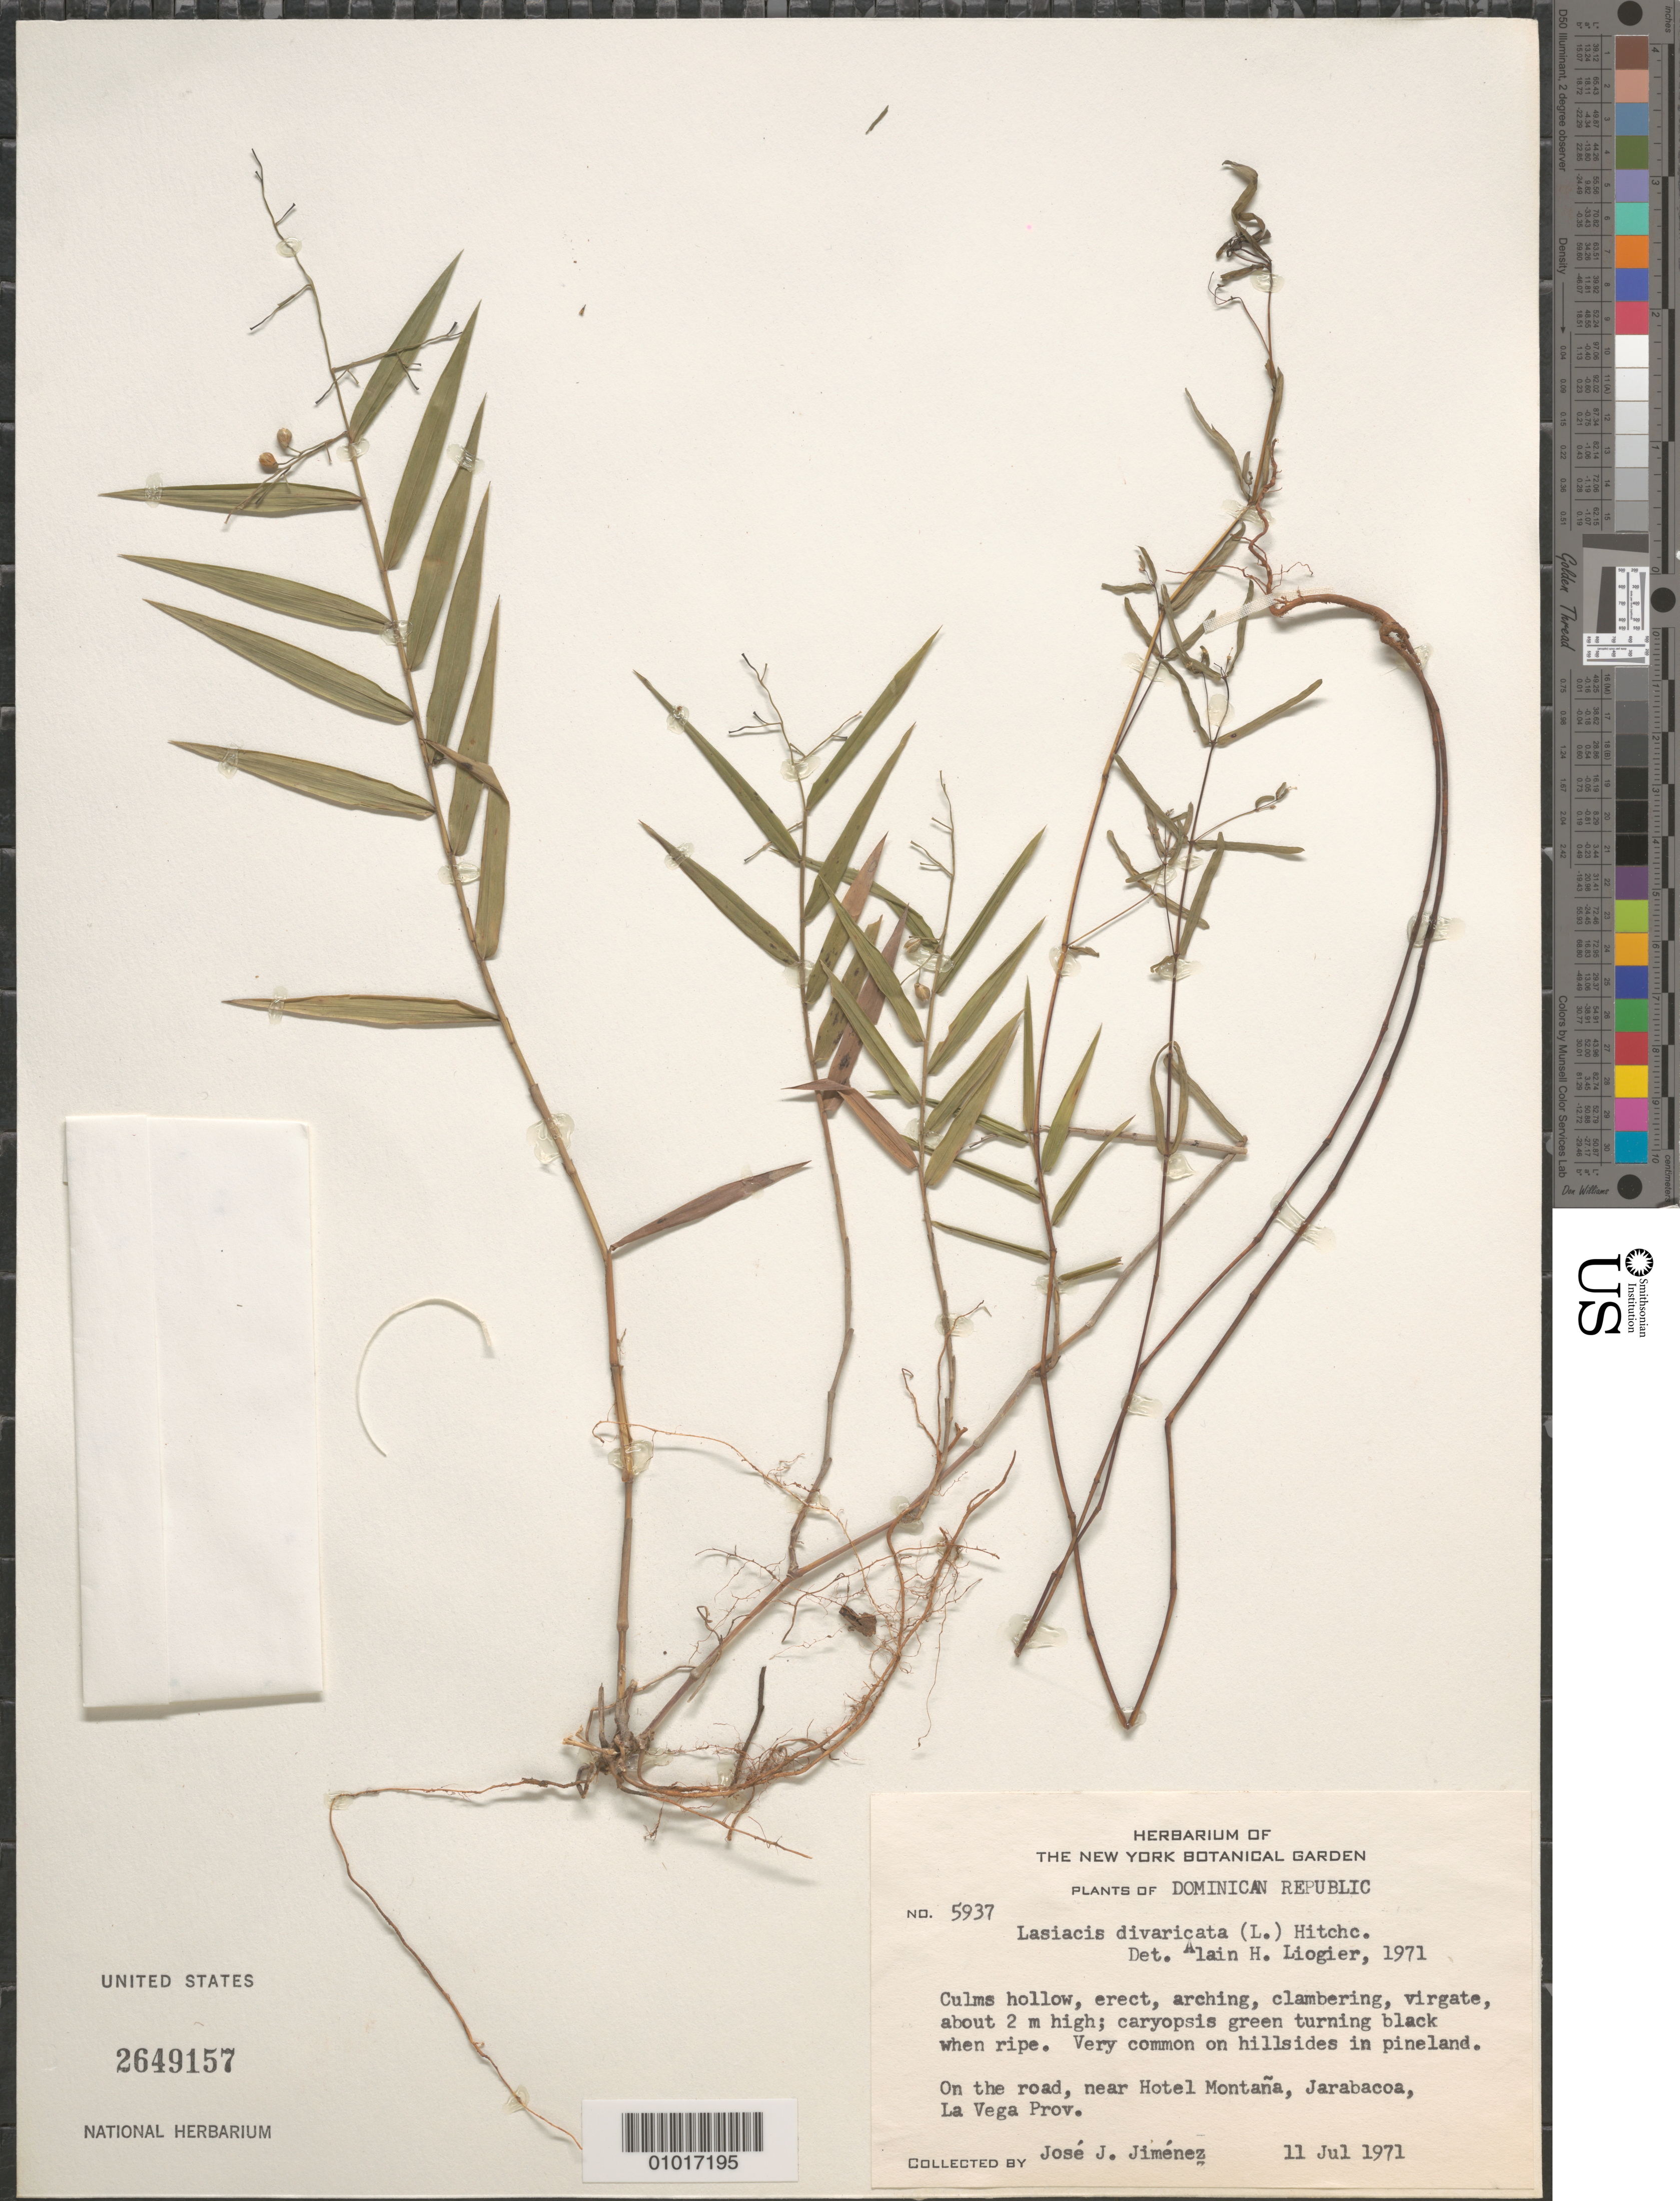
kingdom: Plantae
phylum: Tracheophyta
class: Liliopsida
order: Poales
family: Poaceae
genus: Lasiacis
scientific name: Lasiacis divaricata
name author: (L.) Hitchc.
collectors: J. J. Jiménez Almonte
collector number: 5937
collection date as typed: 11 Jul 1971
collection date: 1971-07-11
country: Dominican Republic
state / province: La Vega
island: Hispaniola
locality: On the road, near Hotel Montana, Jarabacoa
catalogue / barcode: US 2649157